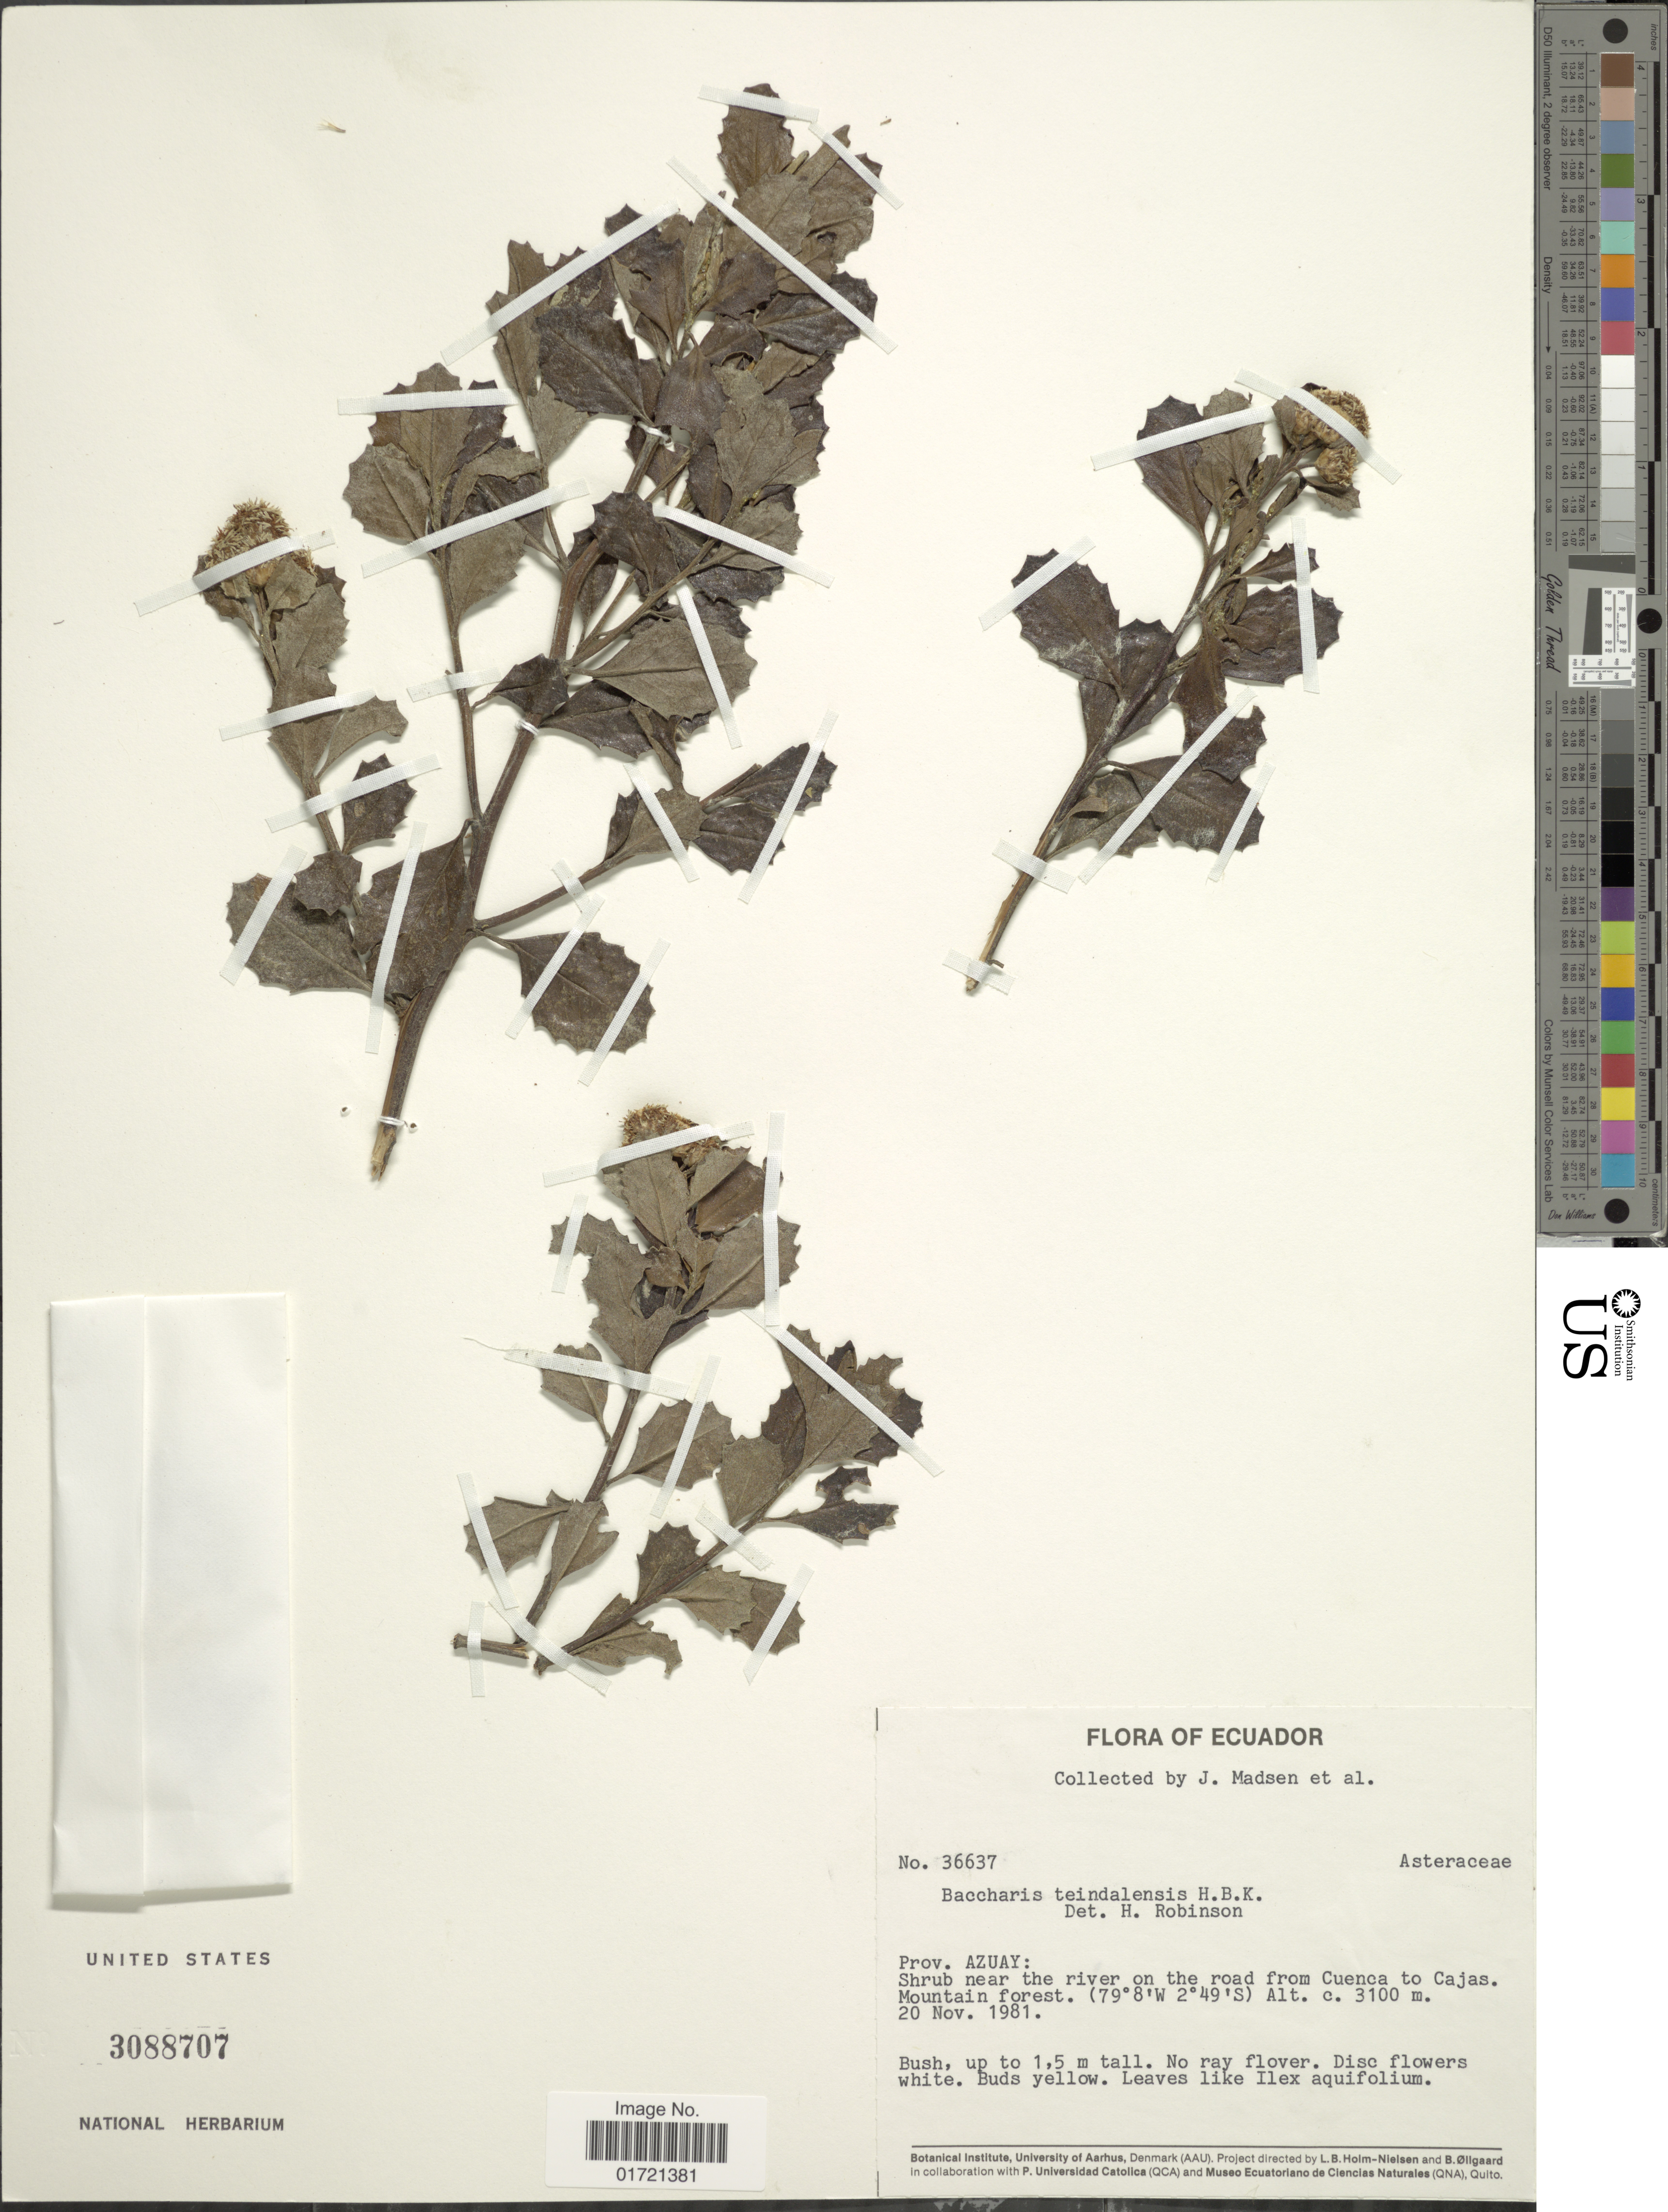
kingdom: Plantae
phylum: Tracheophyta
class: Magnoliopsida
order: Asterales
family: Asteraceae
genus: Baccharis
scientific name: Baccharis teindalensis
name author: Kunth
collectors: J. Madsen & et al.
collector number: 36637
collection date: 1981-11-20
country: Ecuador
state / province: Azuay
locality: Prov. Azuay: Shrub near the river on the road from Cuenca to Cajas. Mountain forest.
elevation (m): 3100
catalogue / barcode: US 3088707